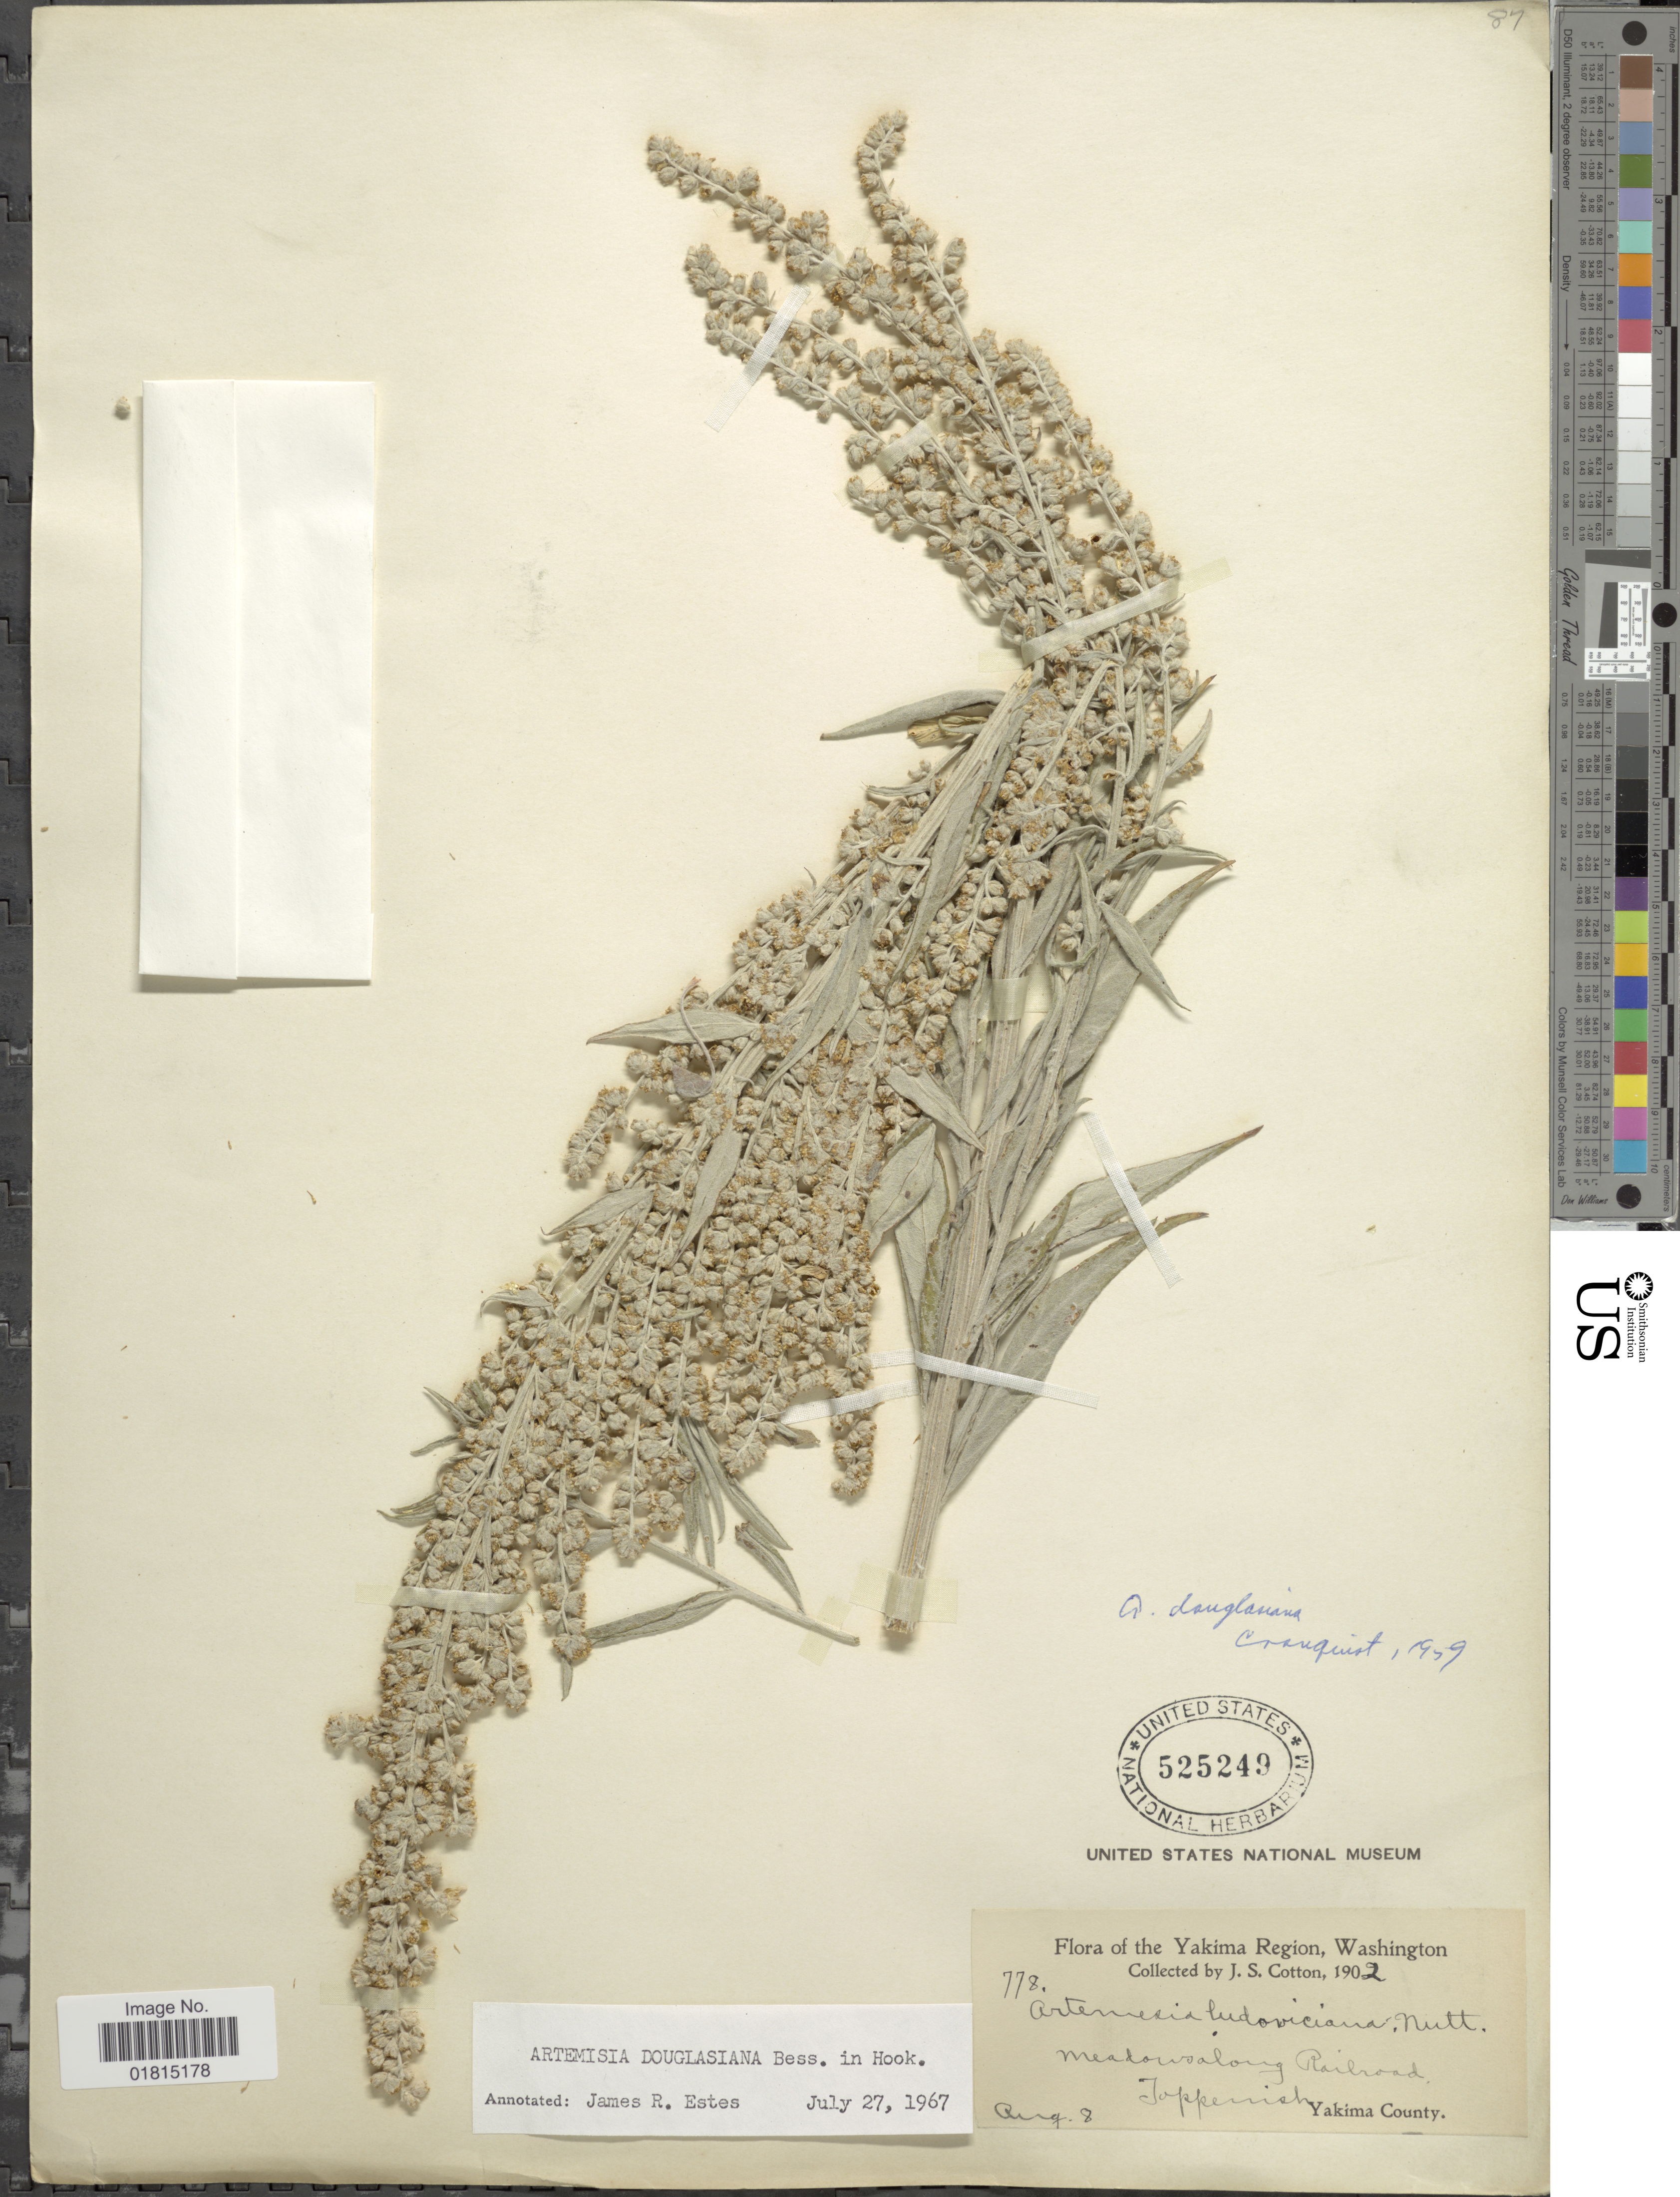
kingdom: Plantae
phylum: Tracheophyta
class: Magnoliopsida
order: Asterales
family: Asteraceae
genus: Artemisia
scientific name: Artemisia douglasiana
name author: Besser ex Hook.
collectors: J. S. Cotton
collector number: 778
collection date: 1902-08-08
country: United States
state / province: Washington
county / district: Yakima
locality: Yakima Region, Washington. Meadows along Railroad. Toppenish. Yakima County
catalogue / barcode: US 525249